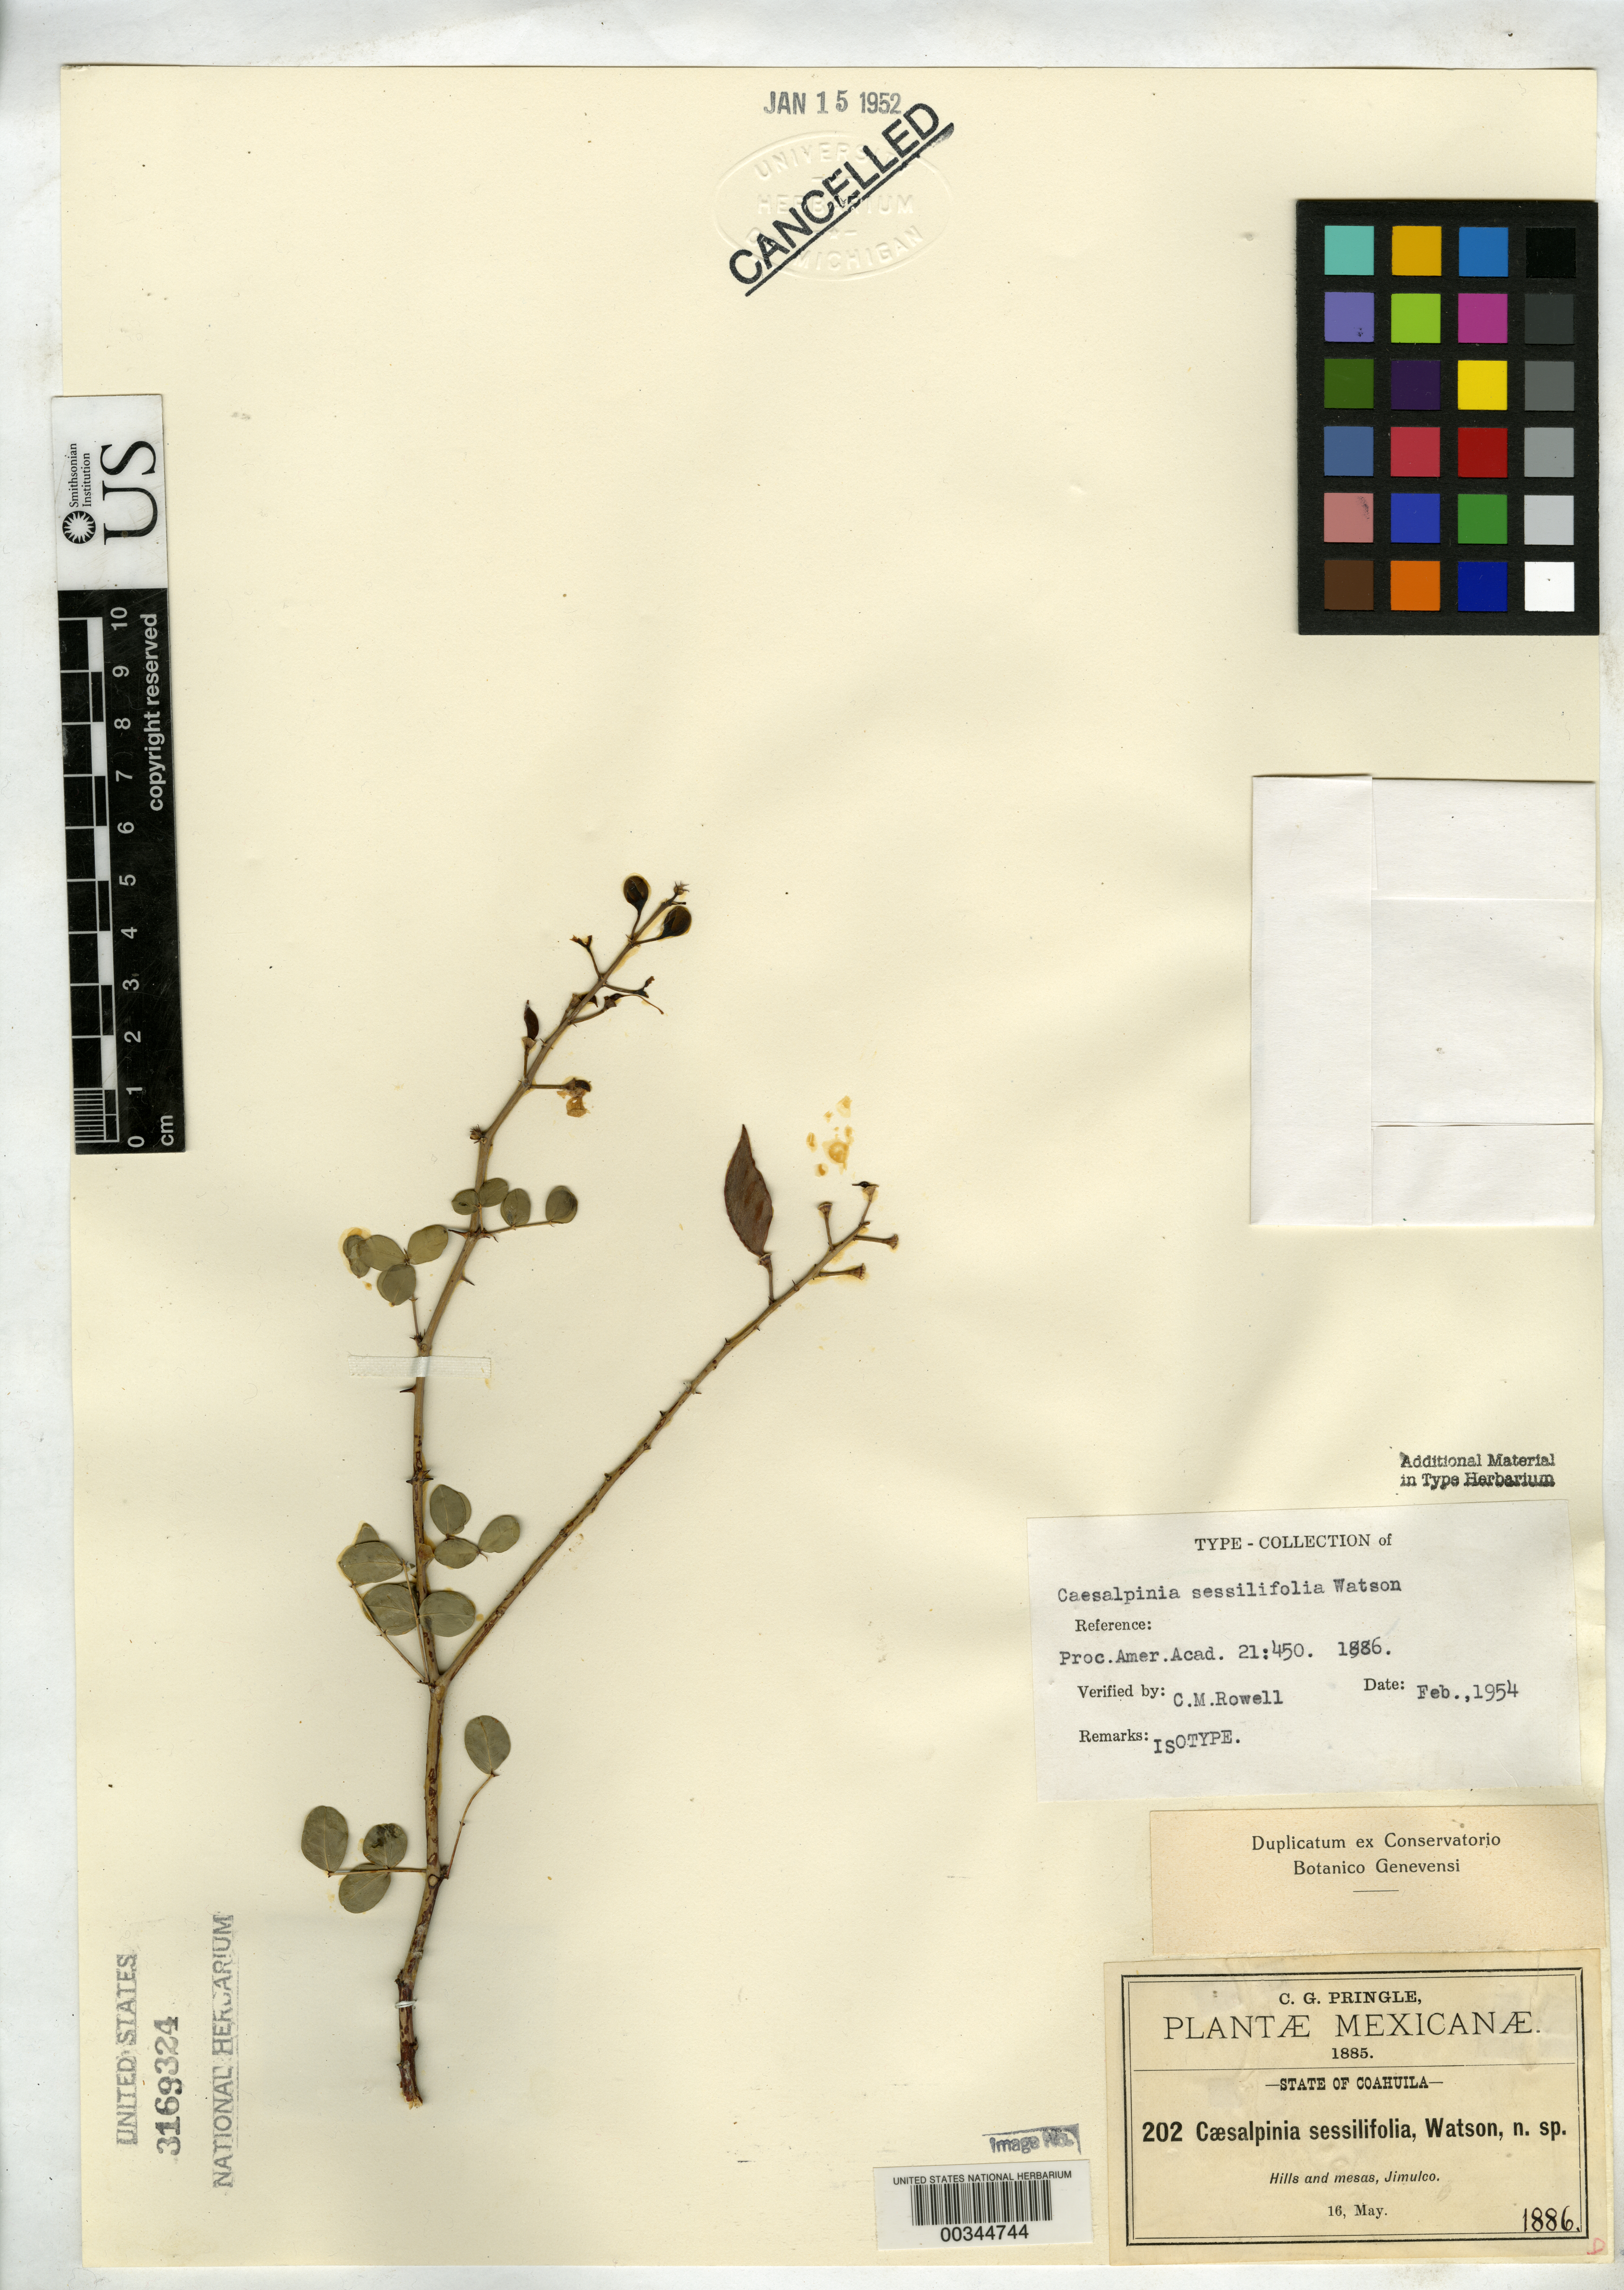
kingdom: Plantae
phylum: Tracheophyta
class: Magnoliopsida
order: Fabales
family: Fabaceae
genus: Caesalpinia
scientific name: Caesalpinia sessilifolia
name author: S. Watson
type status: Isosyntype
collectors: C. G. Pringle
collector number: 202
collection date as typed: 16 May 1885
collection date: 1885-05-16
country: Mexico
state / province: Coahuila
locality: Jimulco.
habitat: Hills and mesas.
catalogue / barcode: US 3169324